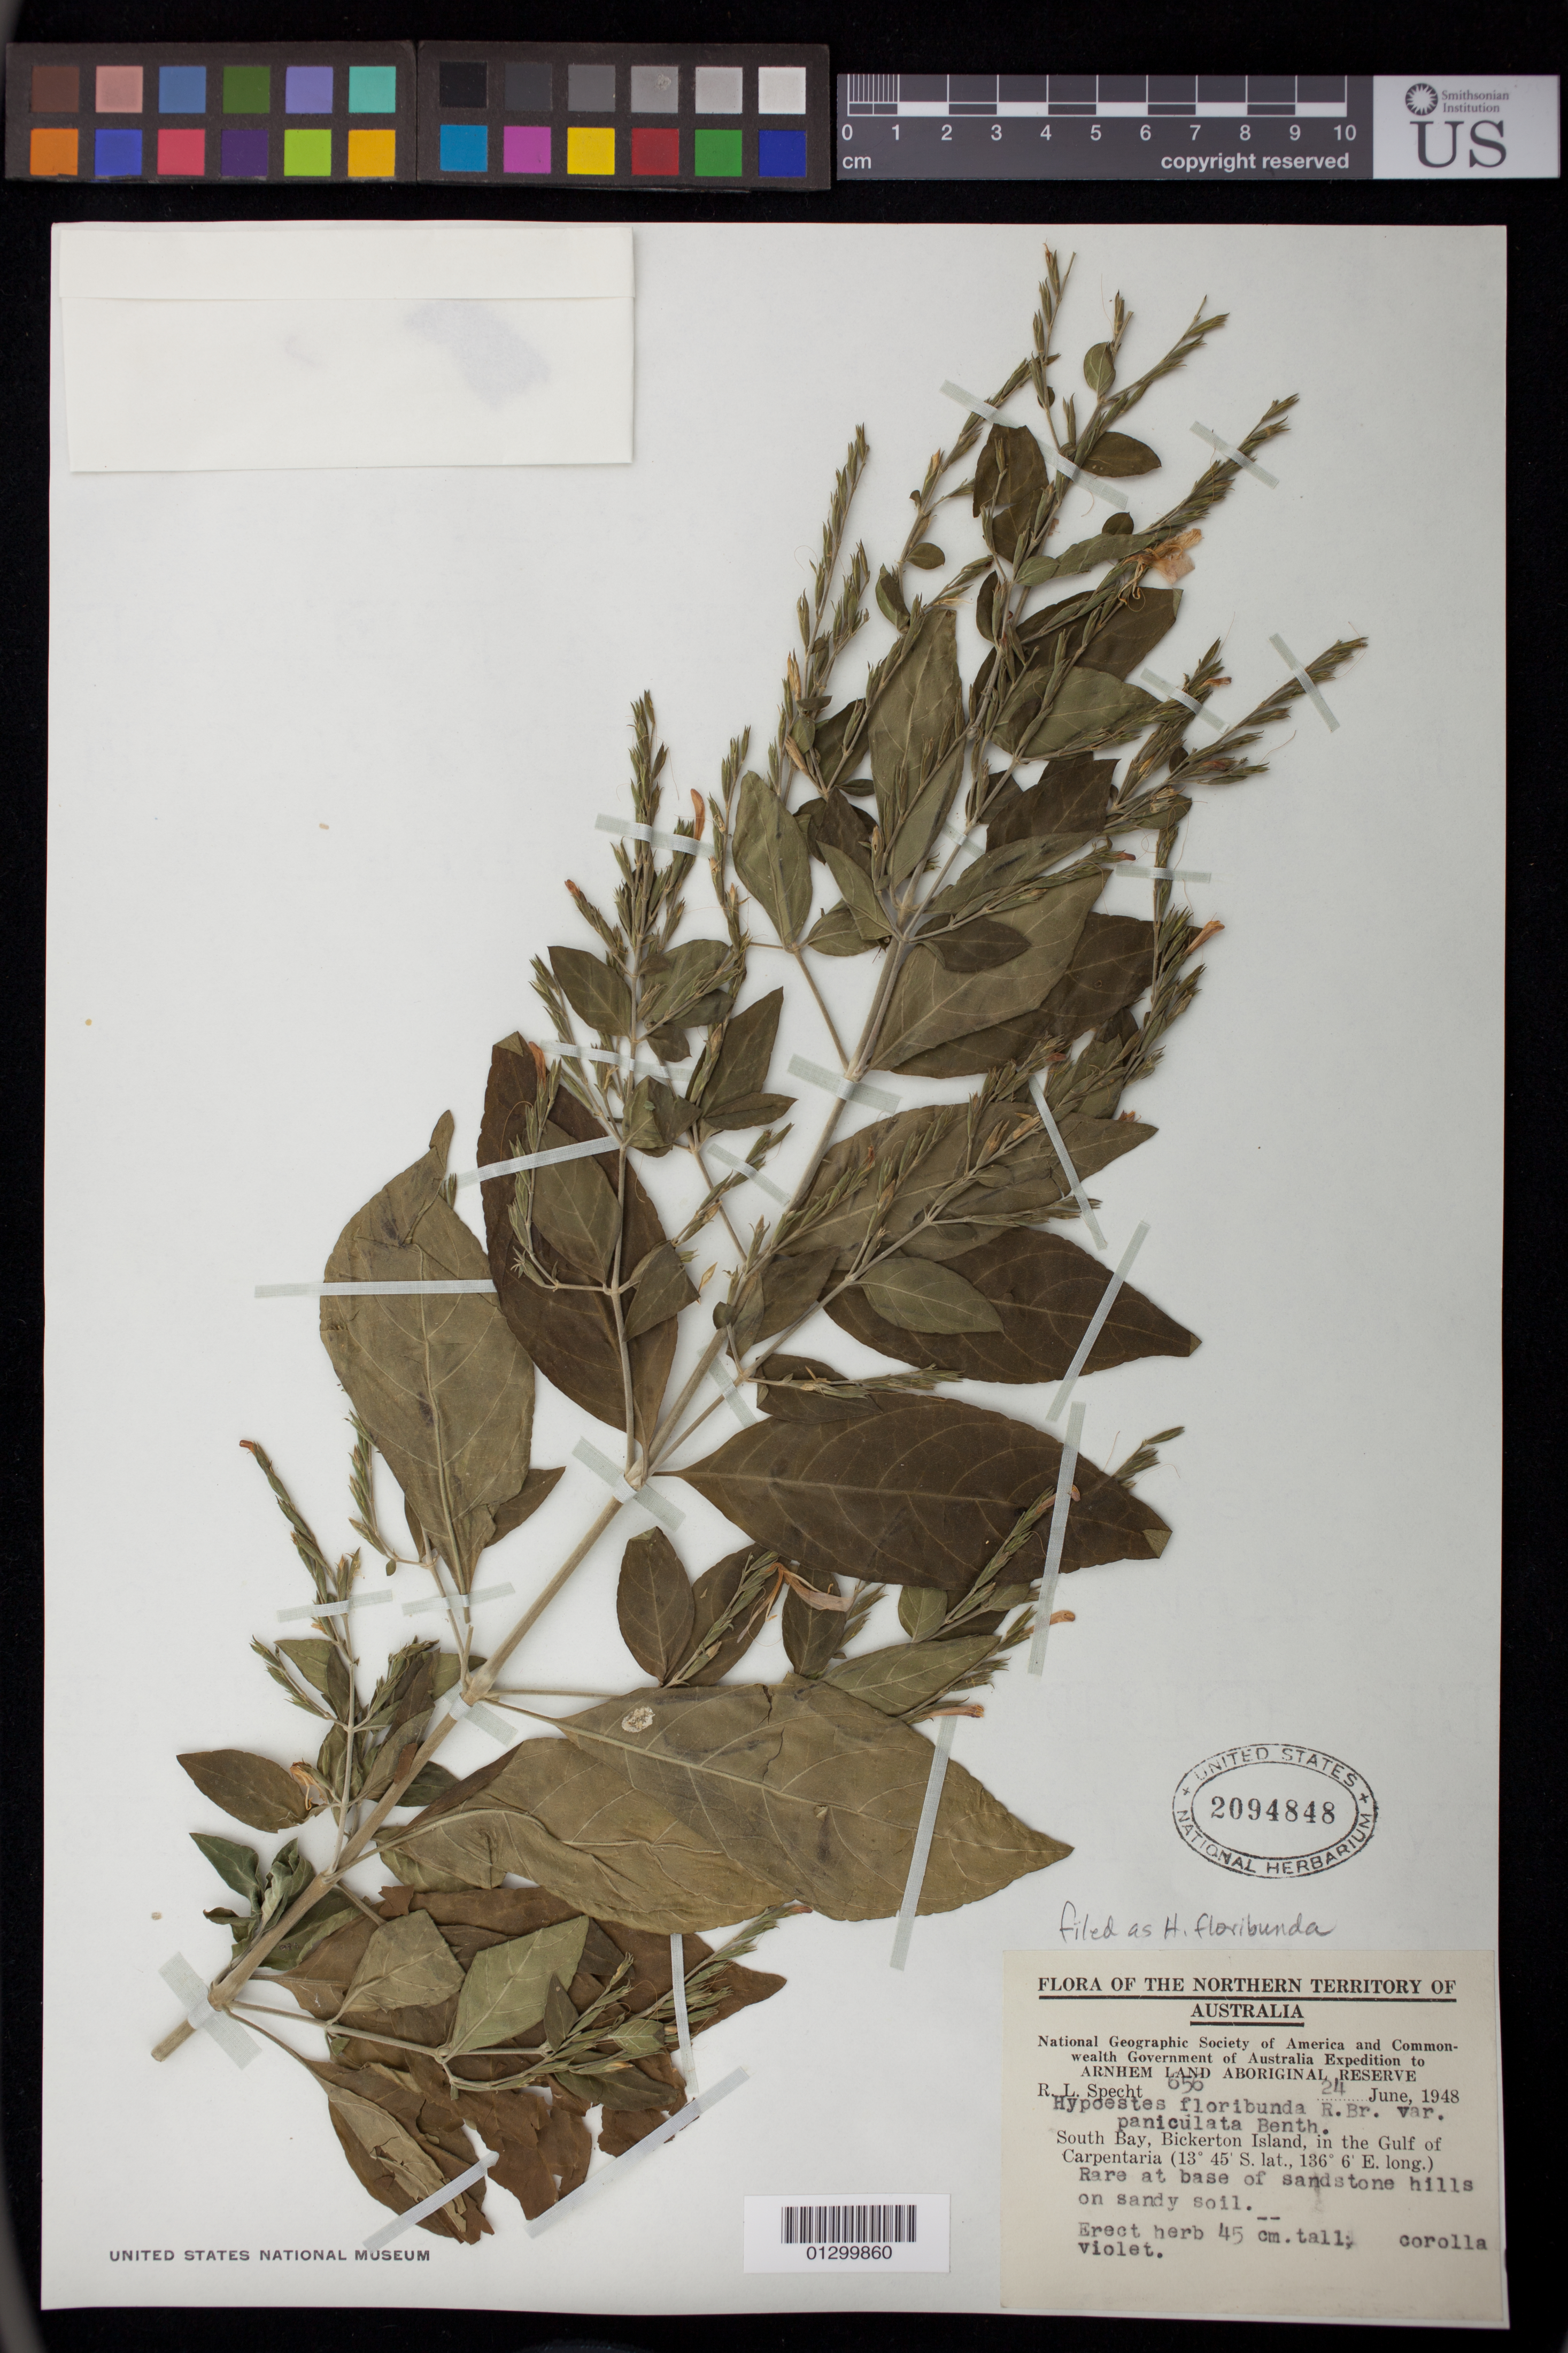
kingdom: Plantae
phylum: Tracheophyta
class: Magnoliopsida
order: Lamiales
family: Acanthaceae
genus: Hypoestes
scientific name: Hypoestes floribunda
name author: R. Br.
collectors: R. L. Specht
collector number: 656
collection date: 1948-06-24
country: Australia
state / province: Northern Territory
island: Bickerton Island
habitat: Rare at base of sandstone hills on sandy soil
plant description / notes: Erect herb 45 cm. tall; corolla violet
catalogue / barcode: US 2094848